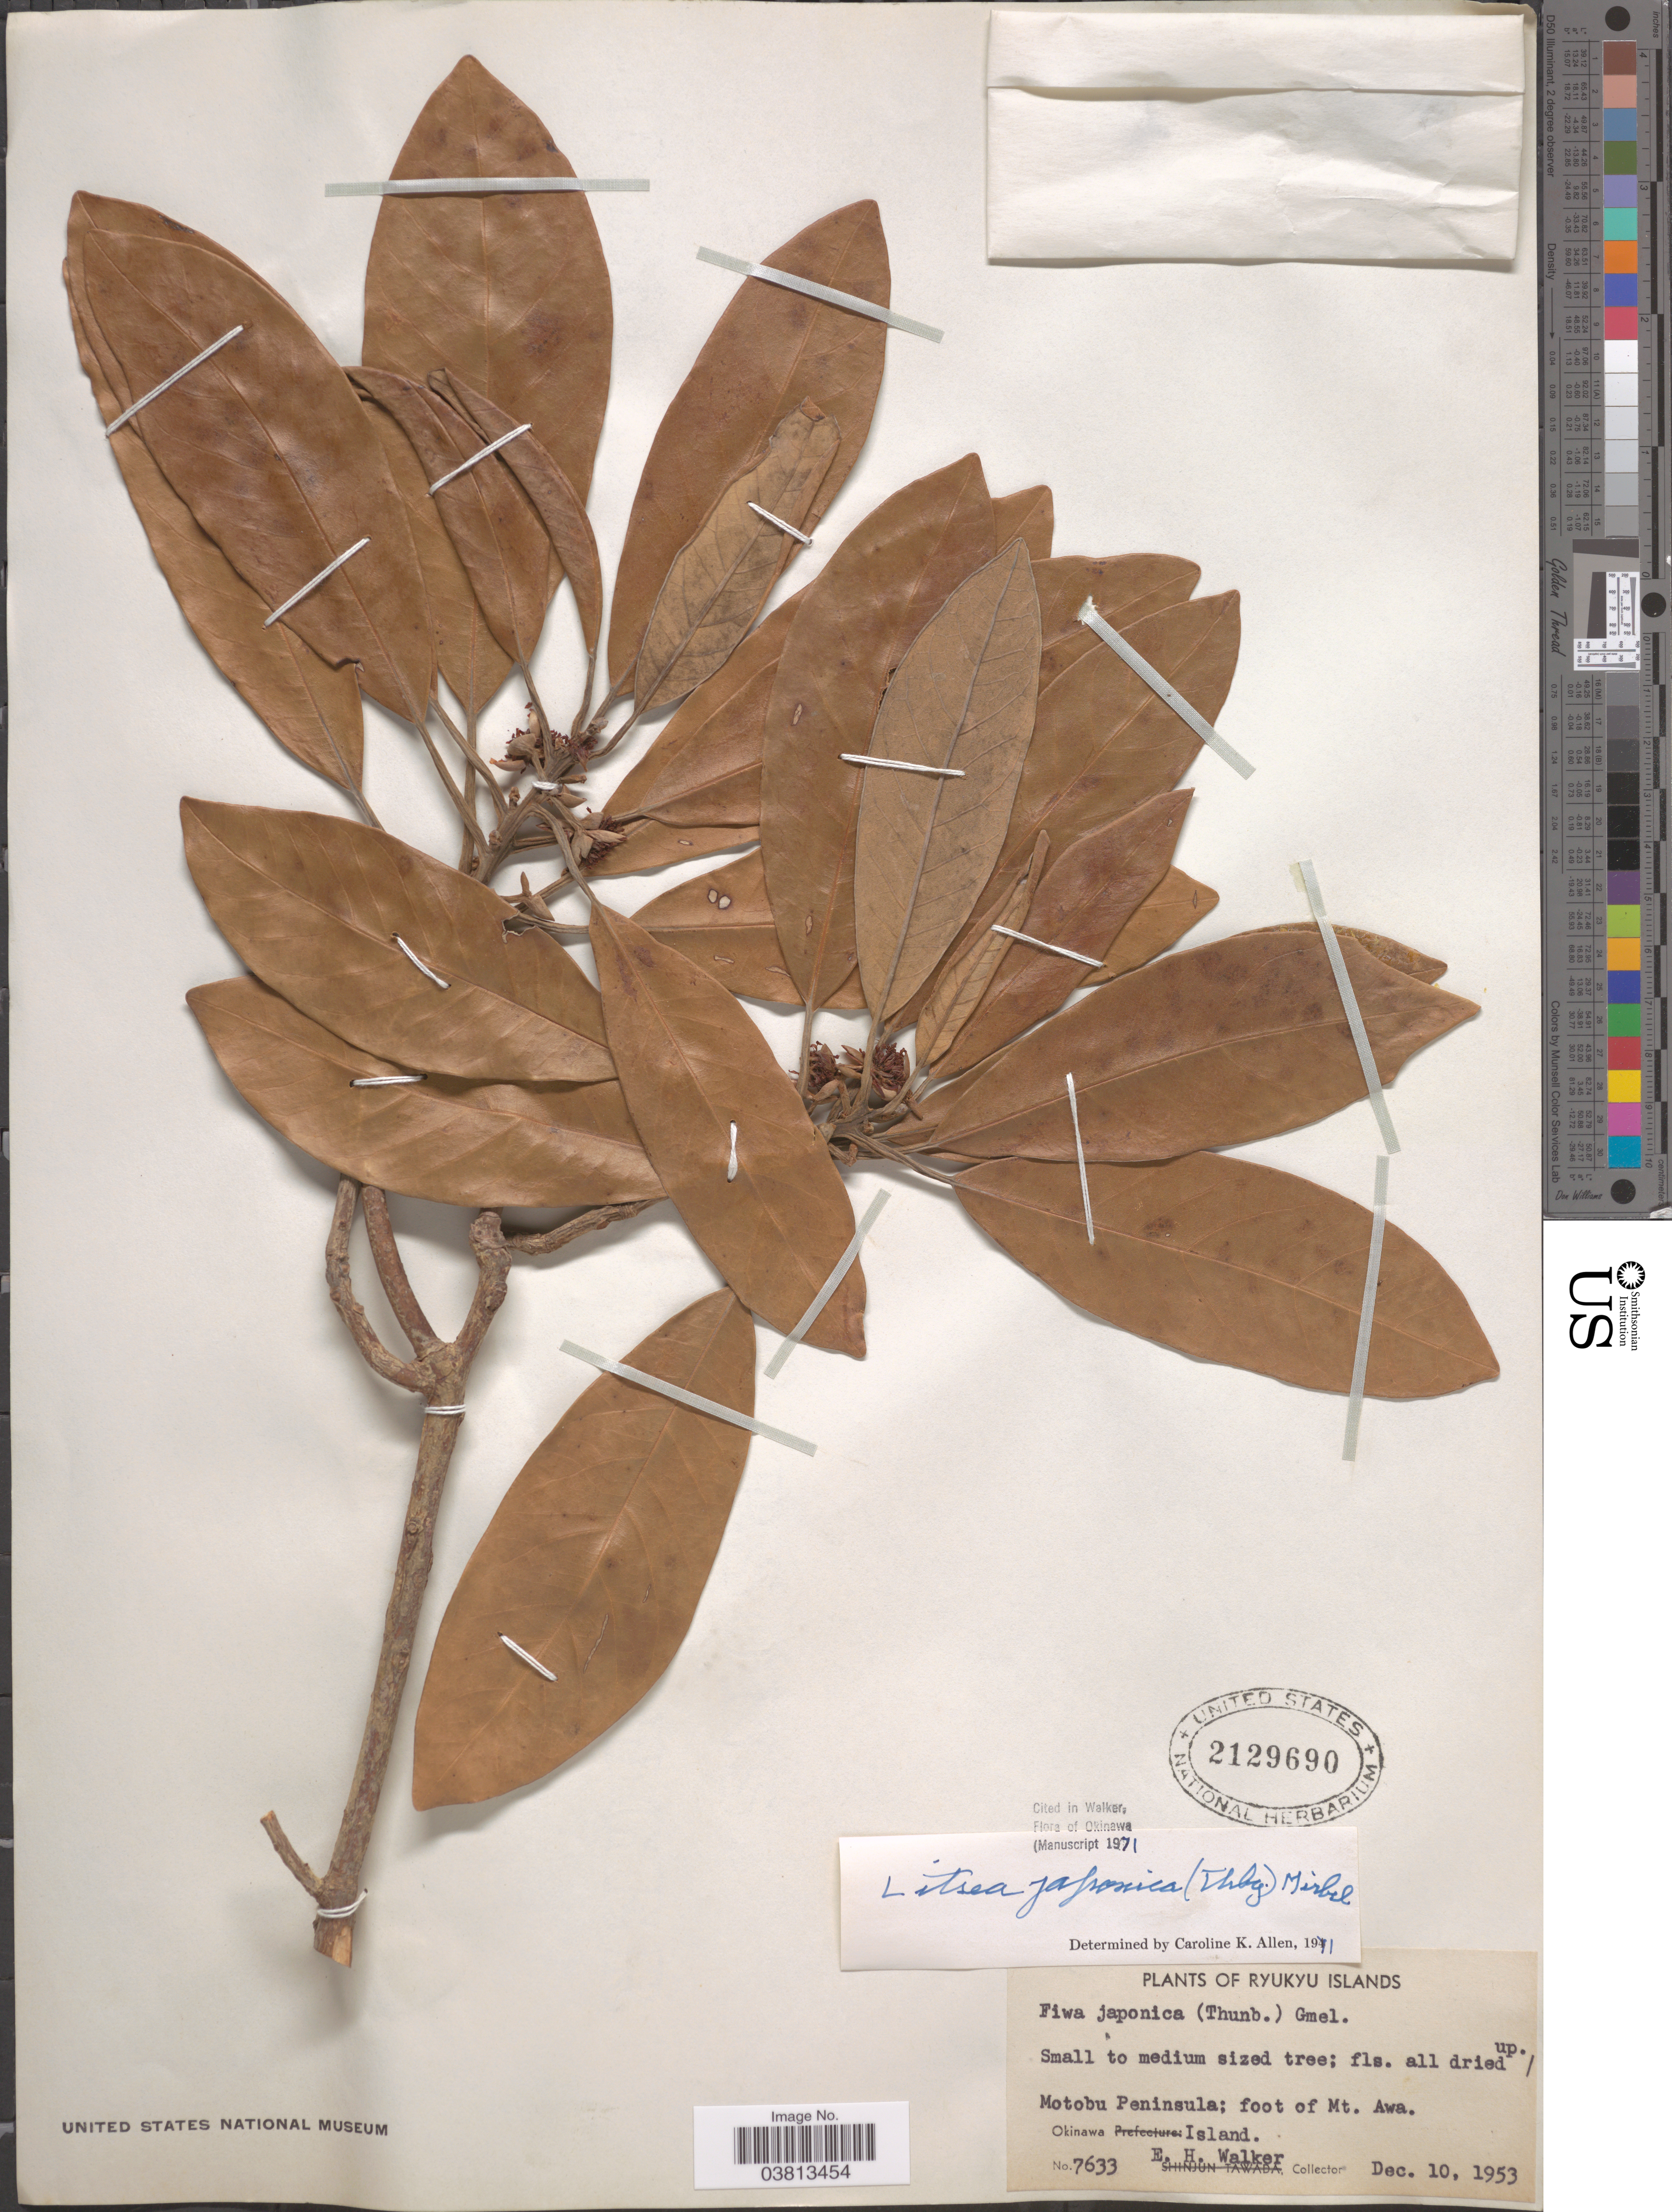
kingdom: Plantae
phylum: Tracheophyta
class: Magnoliopsida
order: Laurales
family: Lauraceae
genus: Litsea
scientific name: Litsea japonica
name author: (Thunb.) Juss.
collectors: E. H. Walker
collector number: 7633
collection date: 1953-12-10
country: Japan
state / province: Okinawa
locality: Ryukyu Islands. Motobu Peninsula: foot of Mt. Awa. Okinawa Island.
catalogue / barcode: US 2129690